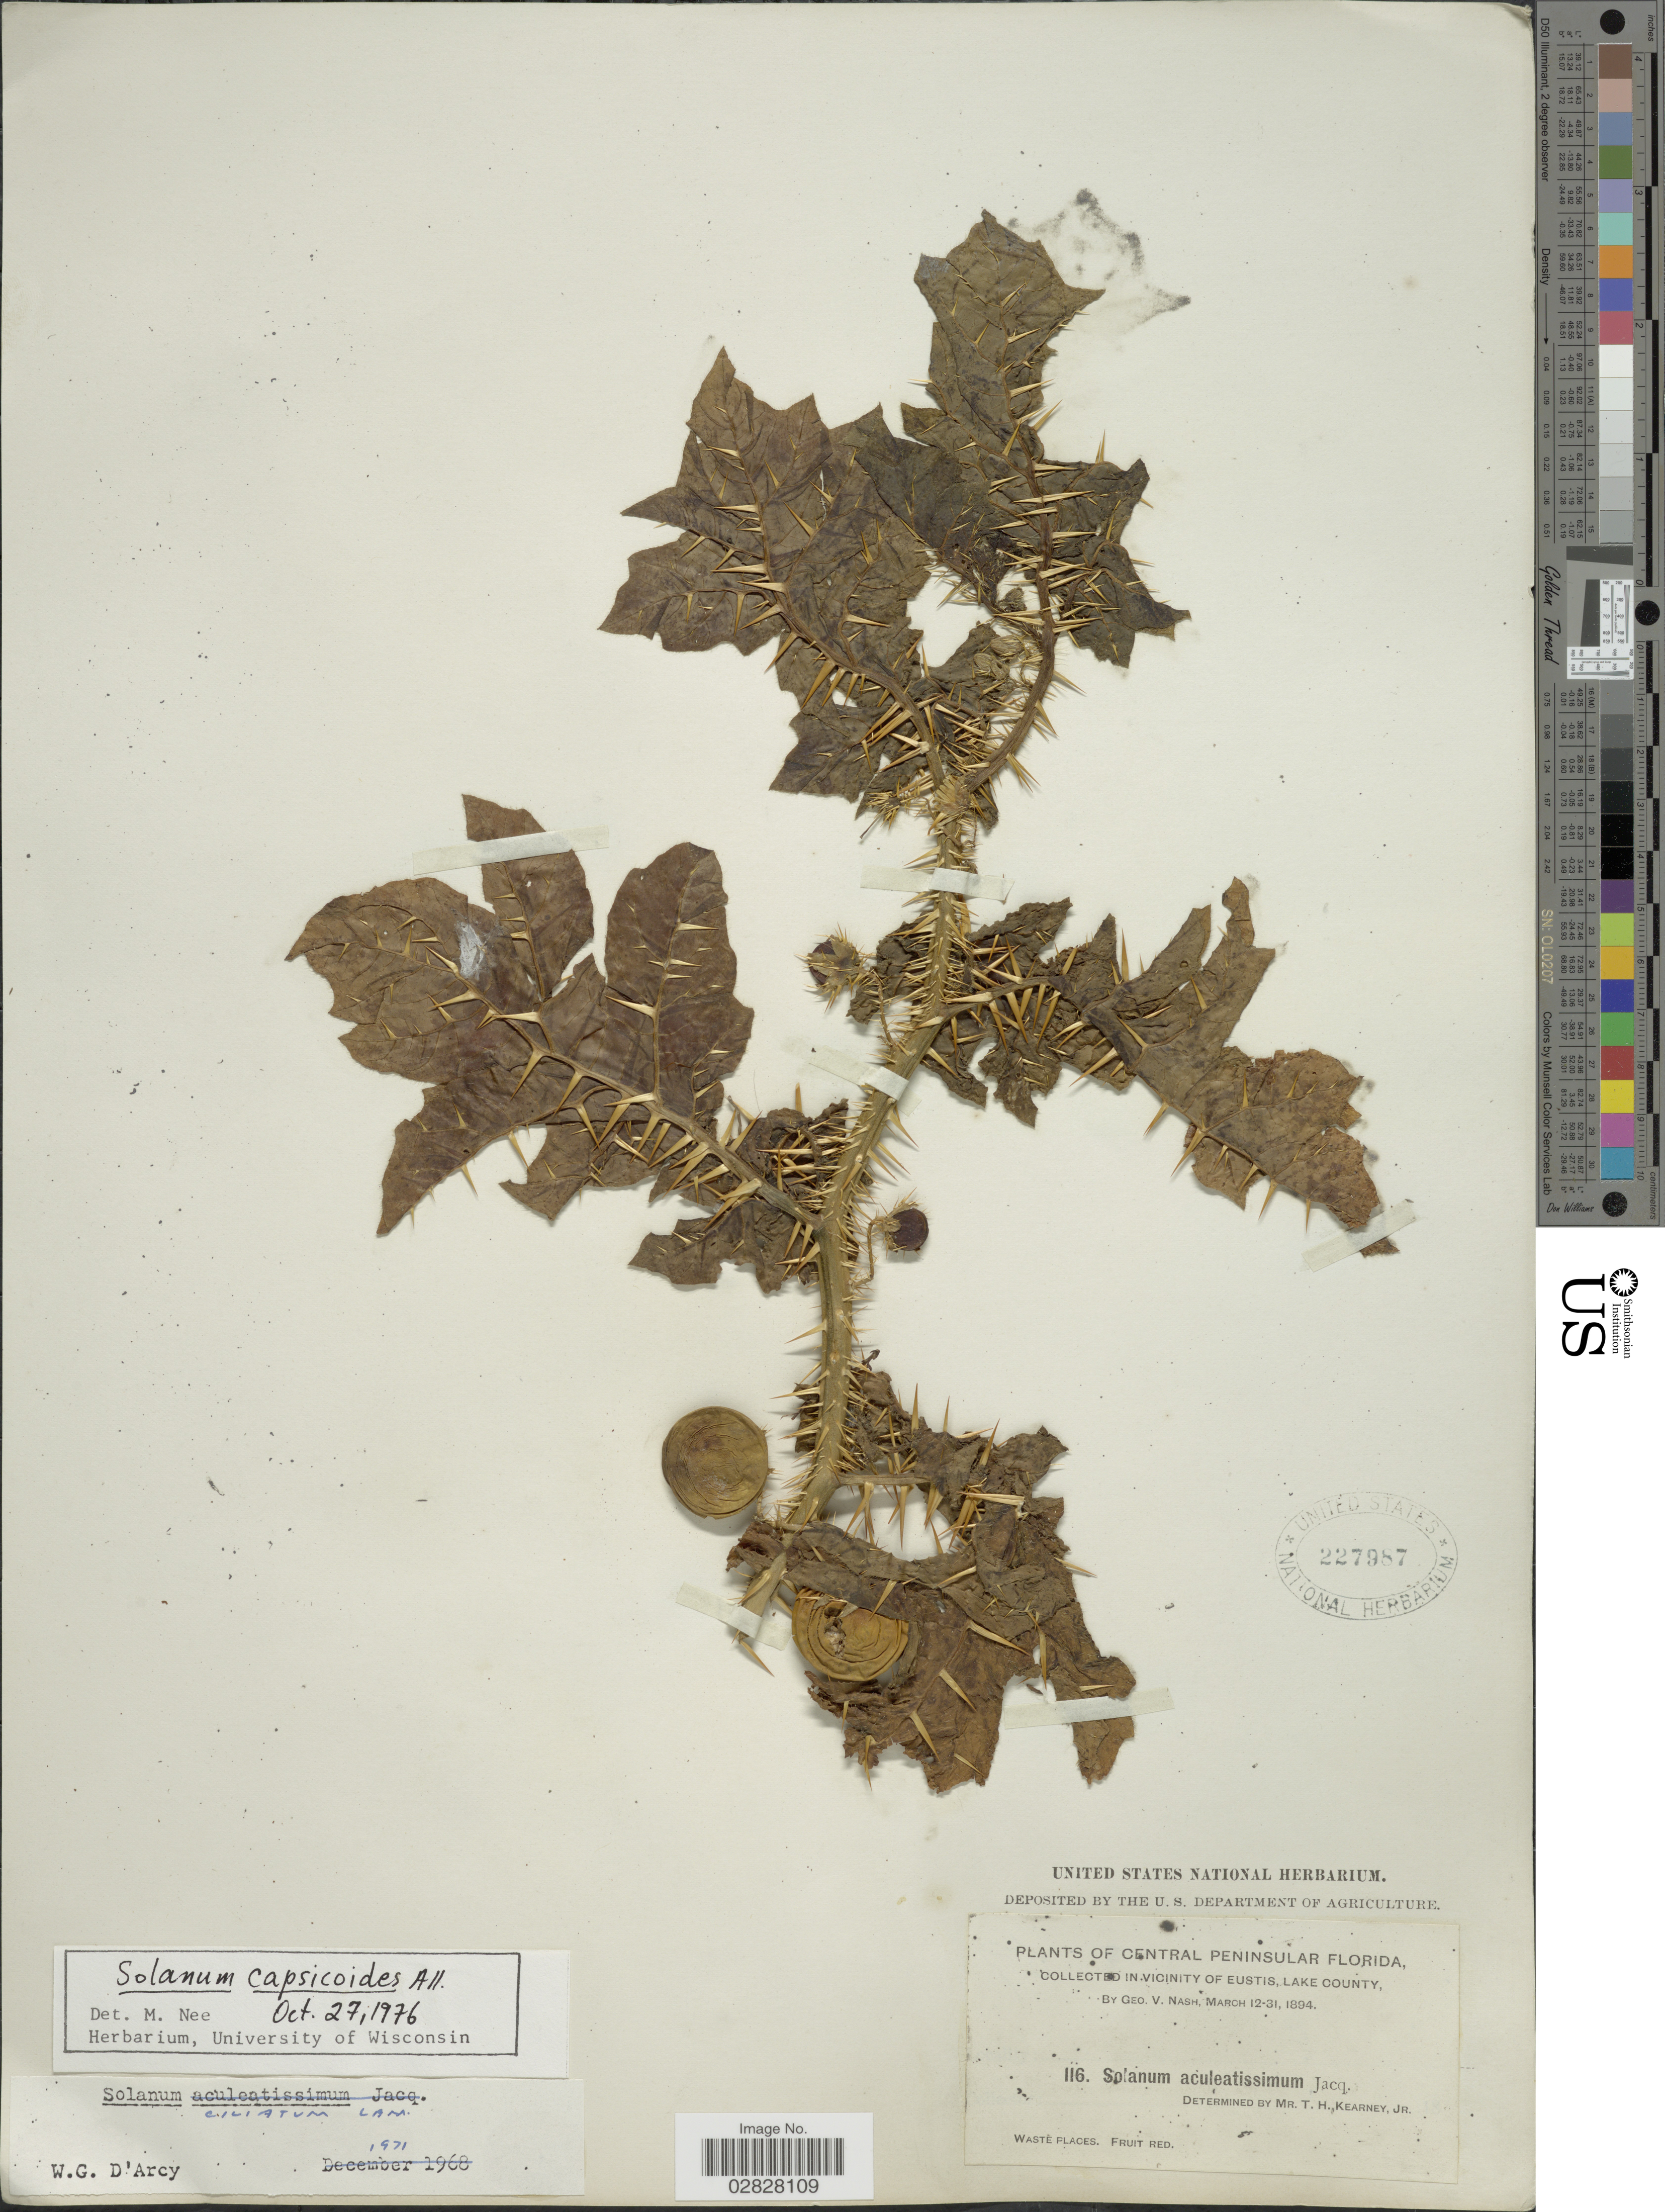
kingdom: Plantae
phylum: Tracheophyta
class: Magnoliopsida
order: Solanales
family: Solanaceae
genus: Solanum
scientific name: Solanum capsicoides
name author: All.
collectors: G. V. Nash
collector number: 116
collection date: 1894-03-12/1894-03-31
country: United States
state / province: Florida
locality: Central Peninsular Florida. Vicinity of Eustis, Lake County.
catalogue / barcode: US 227987